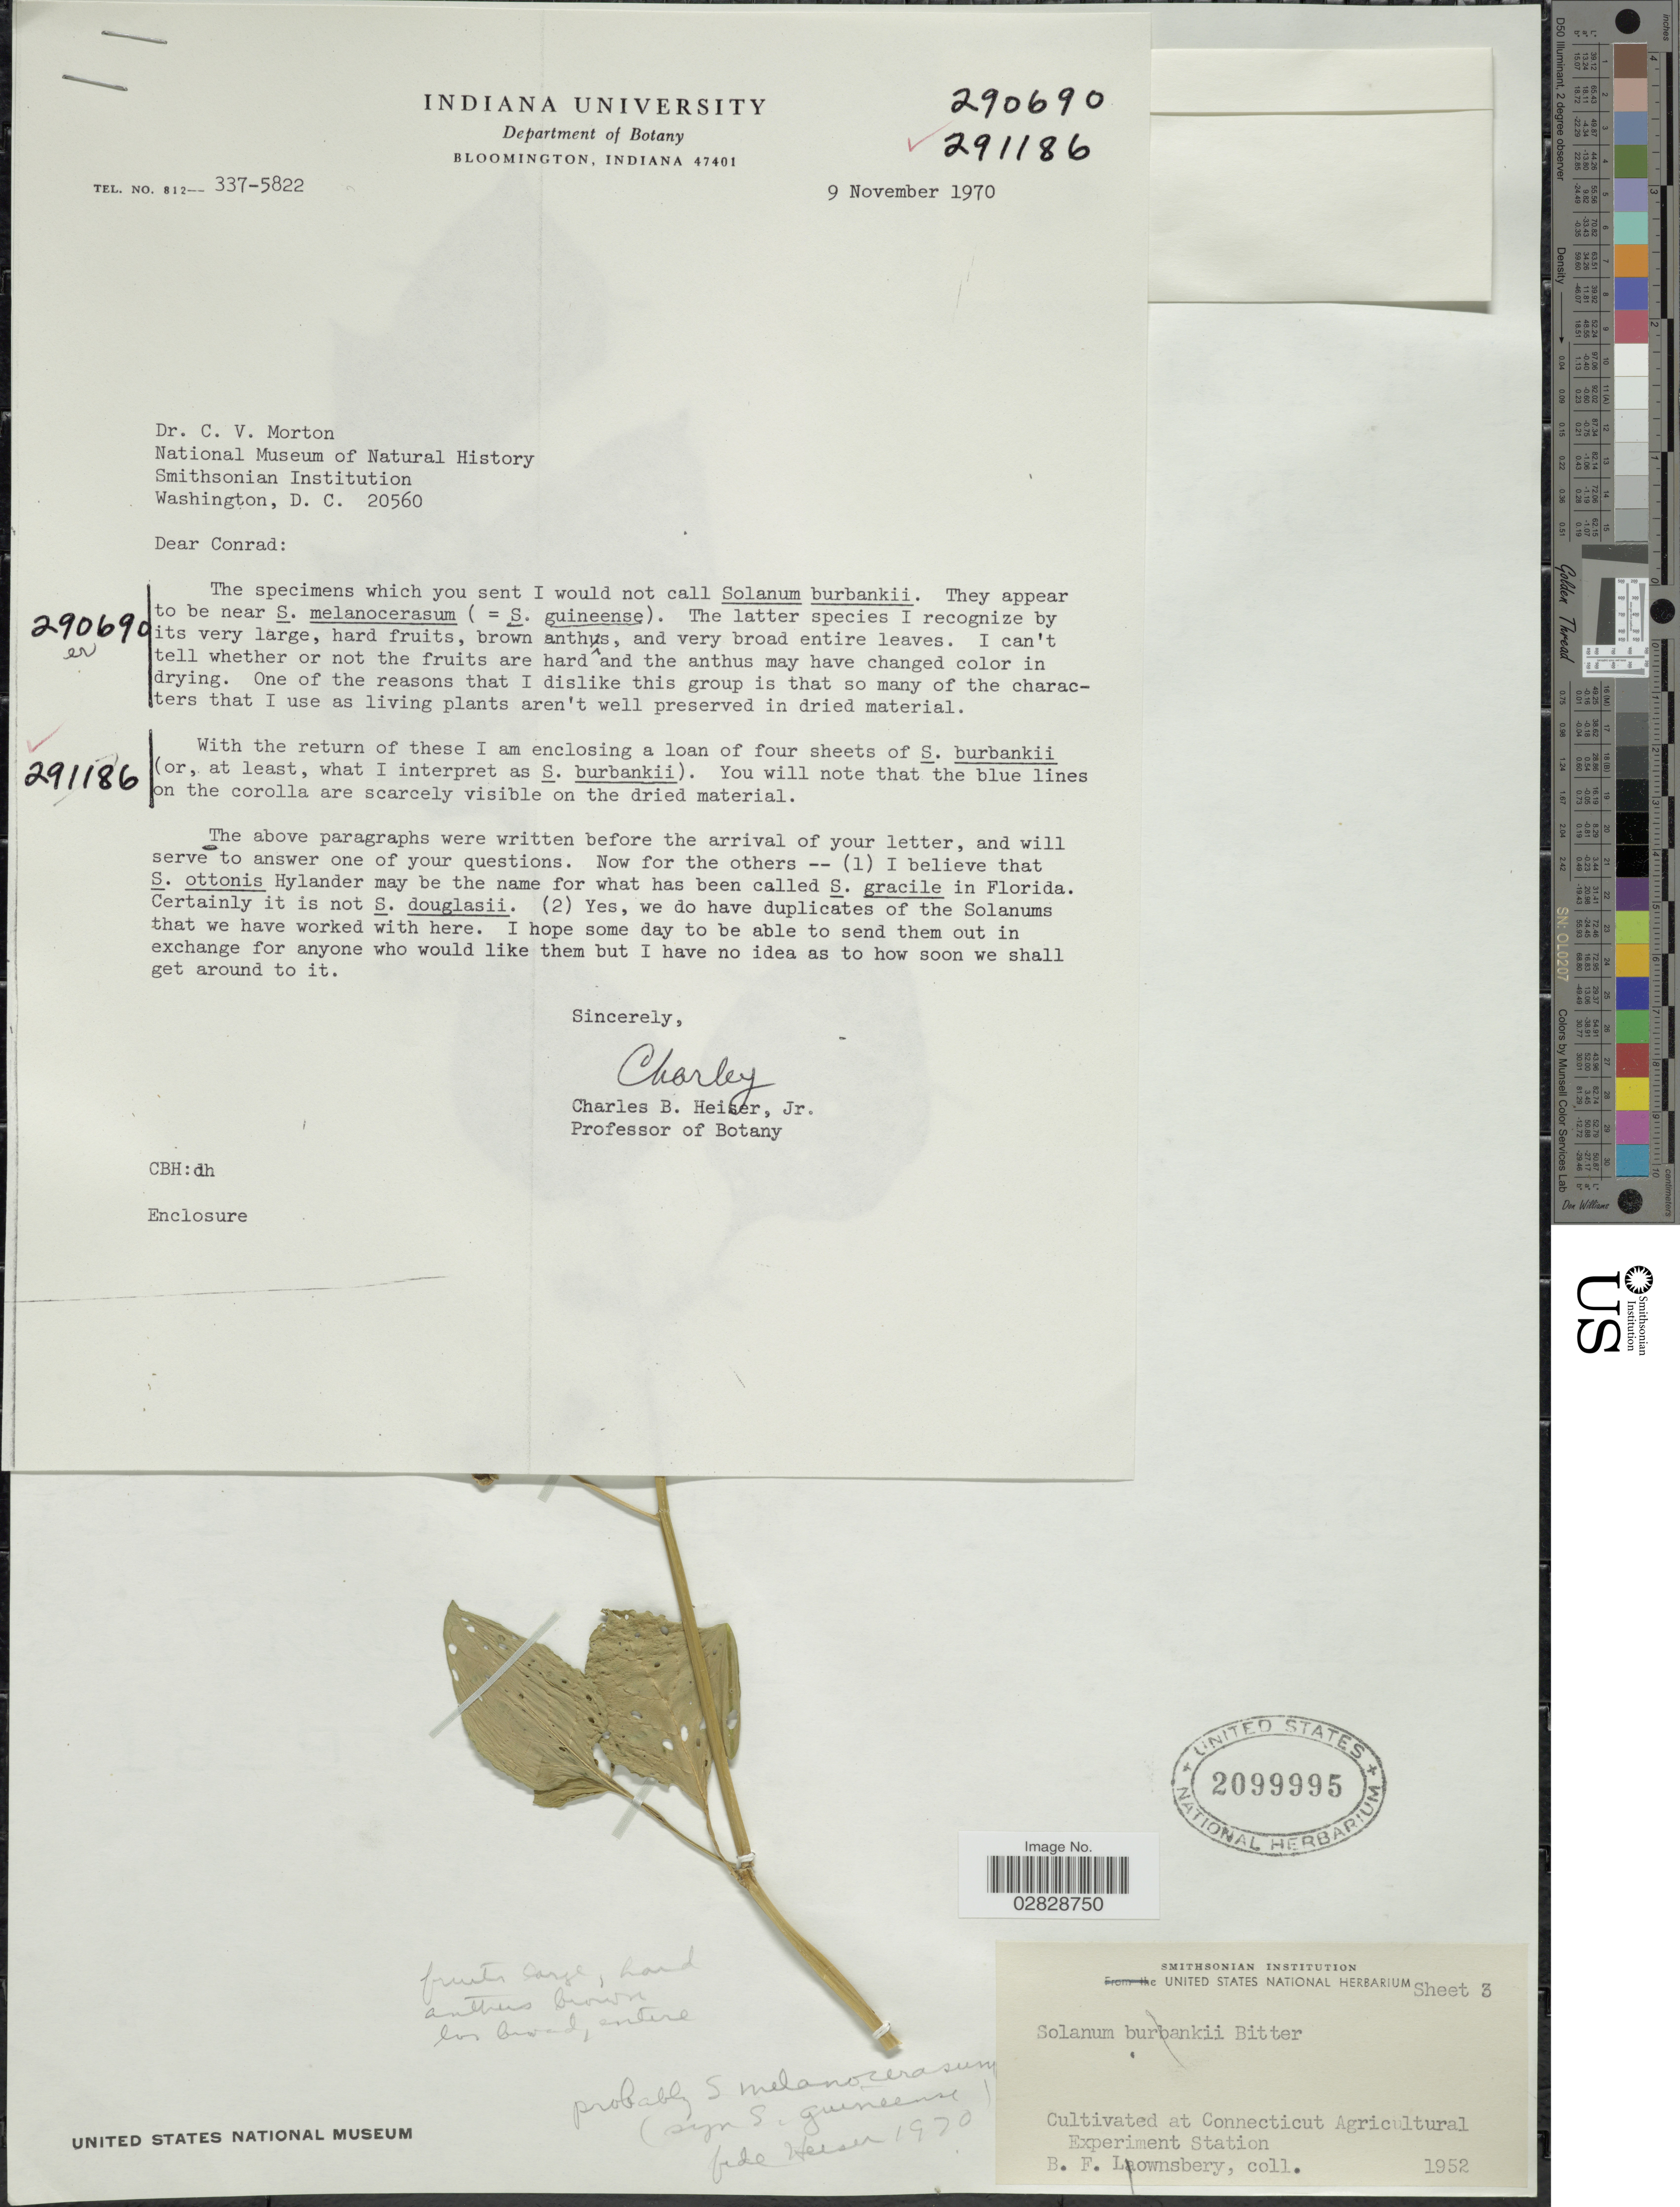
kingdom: Plantae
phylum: Tracheophyta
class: Magnoliopsida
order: Solanales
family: Solanaceae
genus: Solanum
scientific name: Solanum melanocerasum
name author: All.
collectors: B. Lownsbery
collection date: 1952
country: United States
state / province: Connecticut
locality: At Connecticut Agricultural Experiment Station.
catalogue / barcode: US 2099995